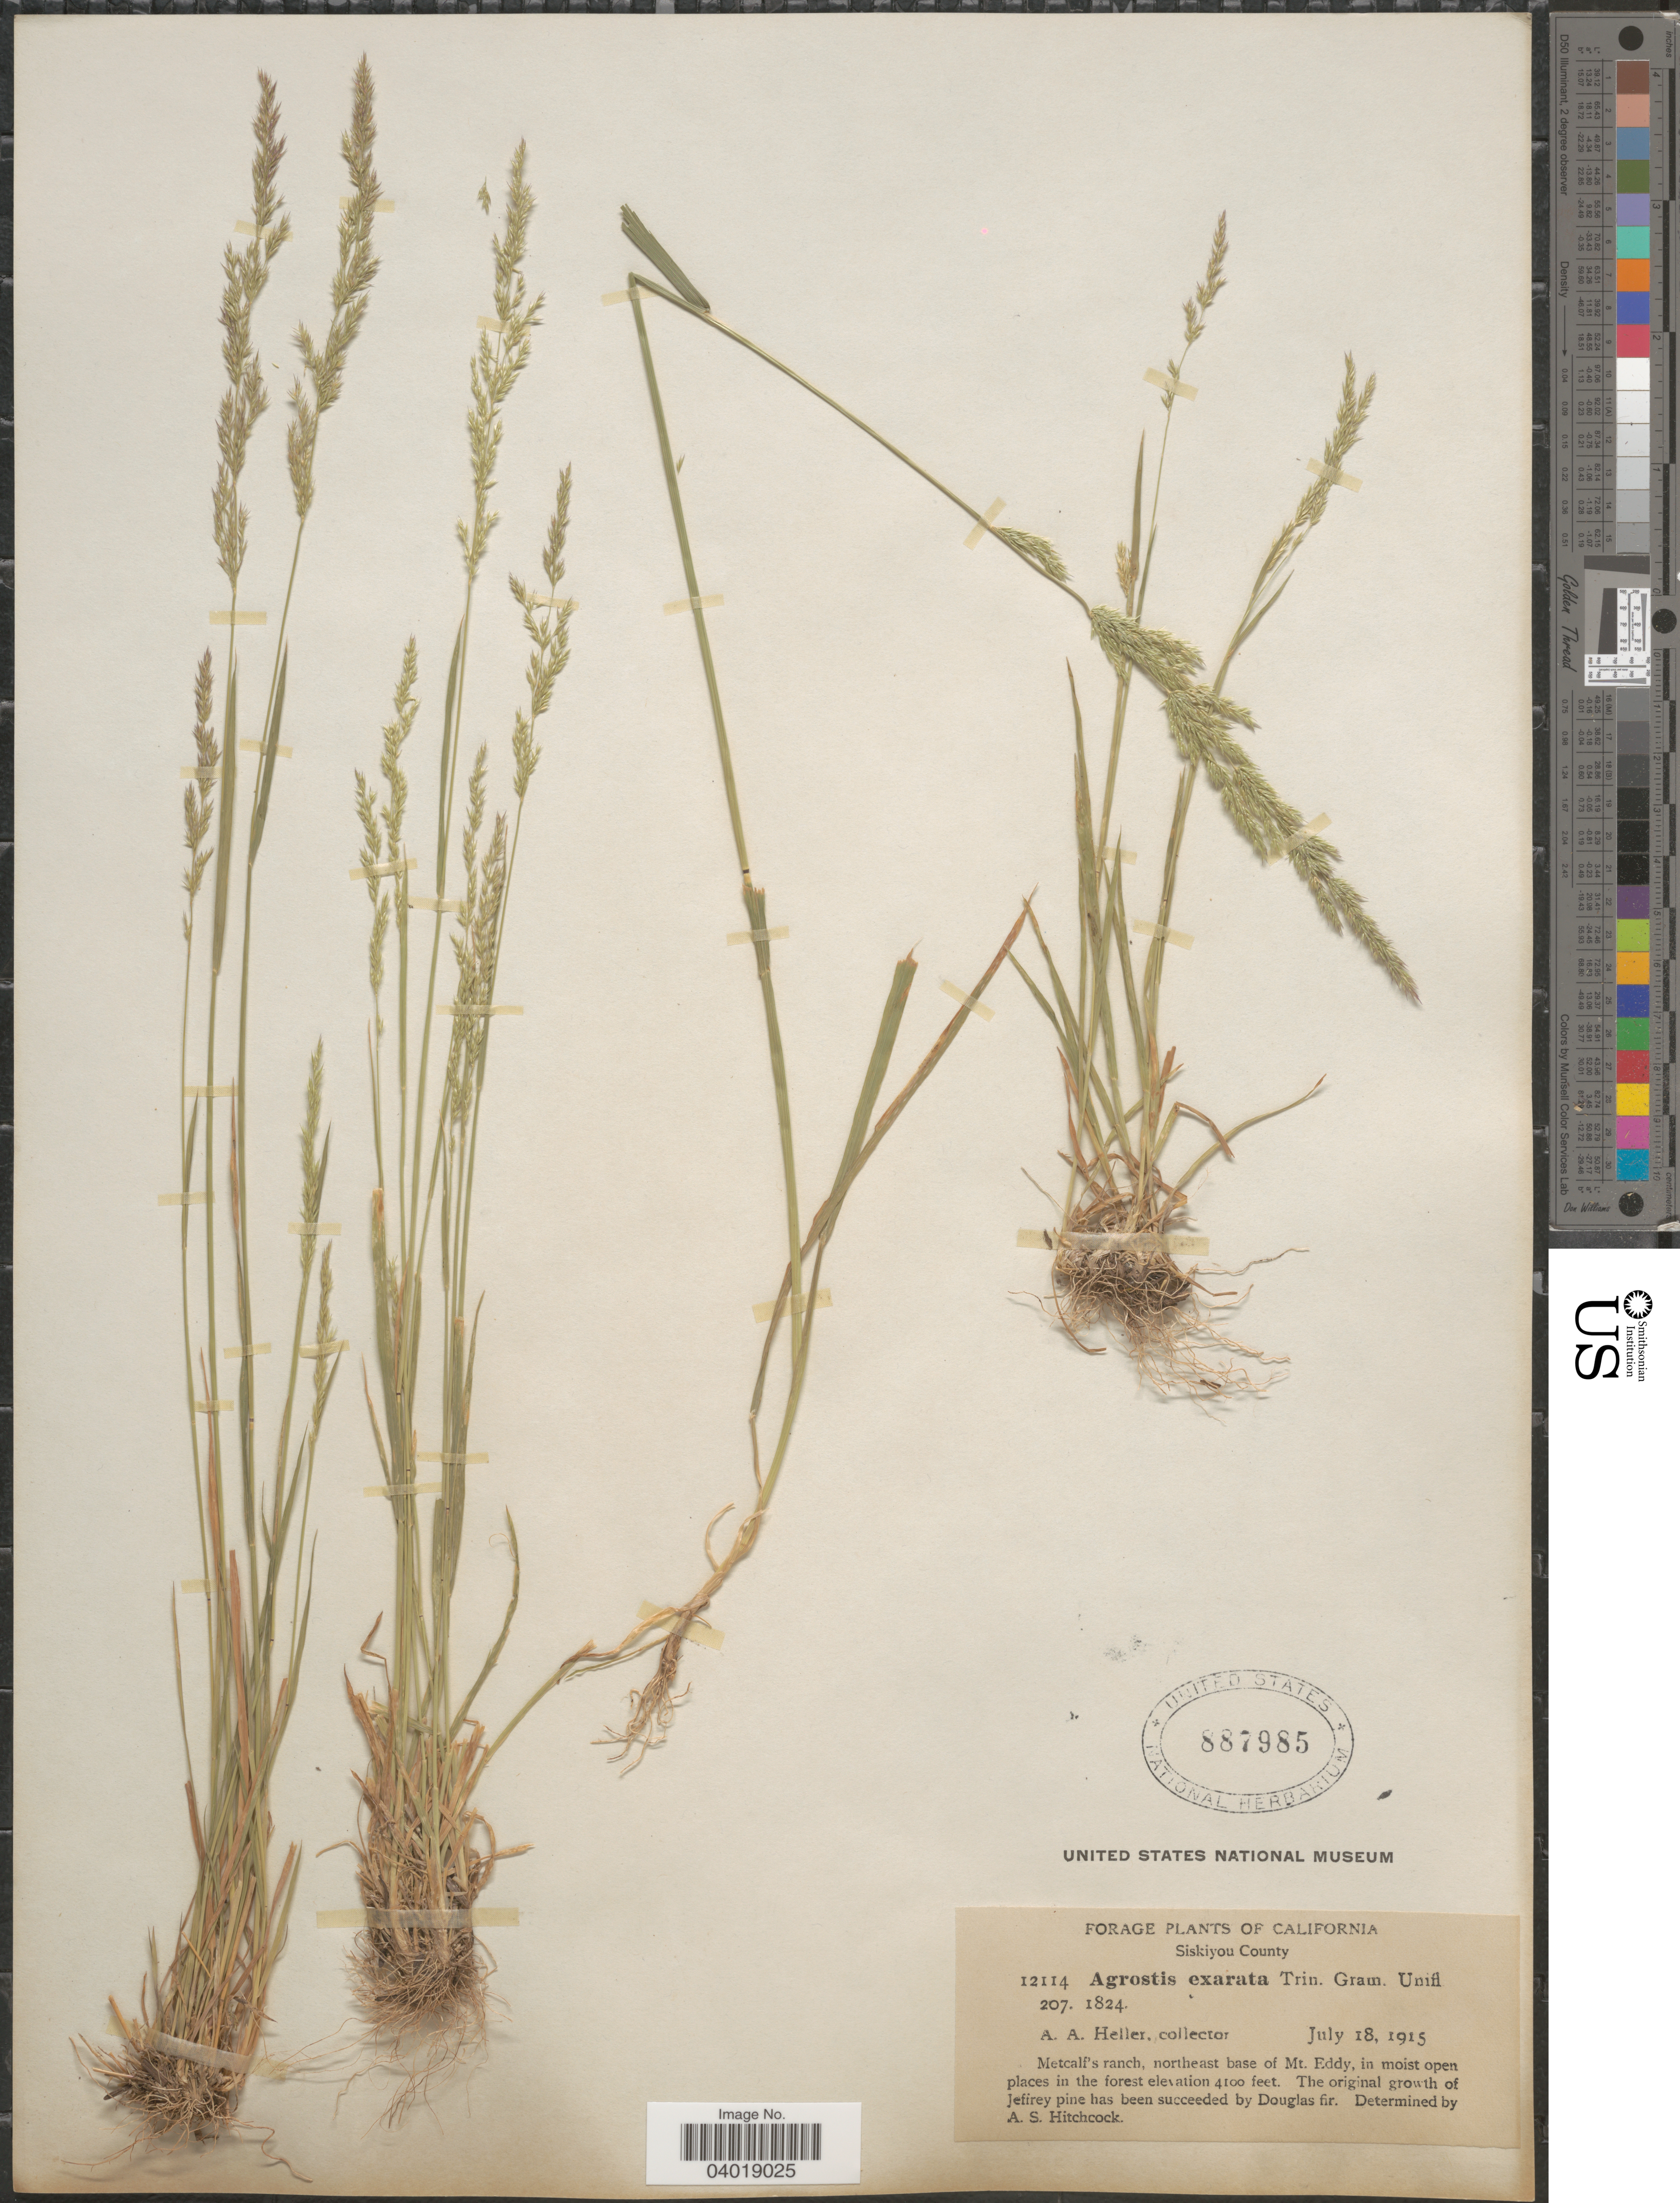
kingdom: Plantae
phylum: Tracheophyta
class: Liliopsida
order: Poales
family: Poaceae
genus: Agrostis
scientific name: Agrostis exarata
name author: Trin.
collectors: A. A. Heller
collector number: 12114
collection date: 1915-07-18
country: United States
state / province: California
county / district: Siskiyou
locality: Siskiyou County. Metcalf's ranch, northeast base of Mt. Eddy.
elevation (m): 1250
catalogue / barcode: US 887985